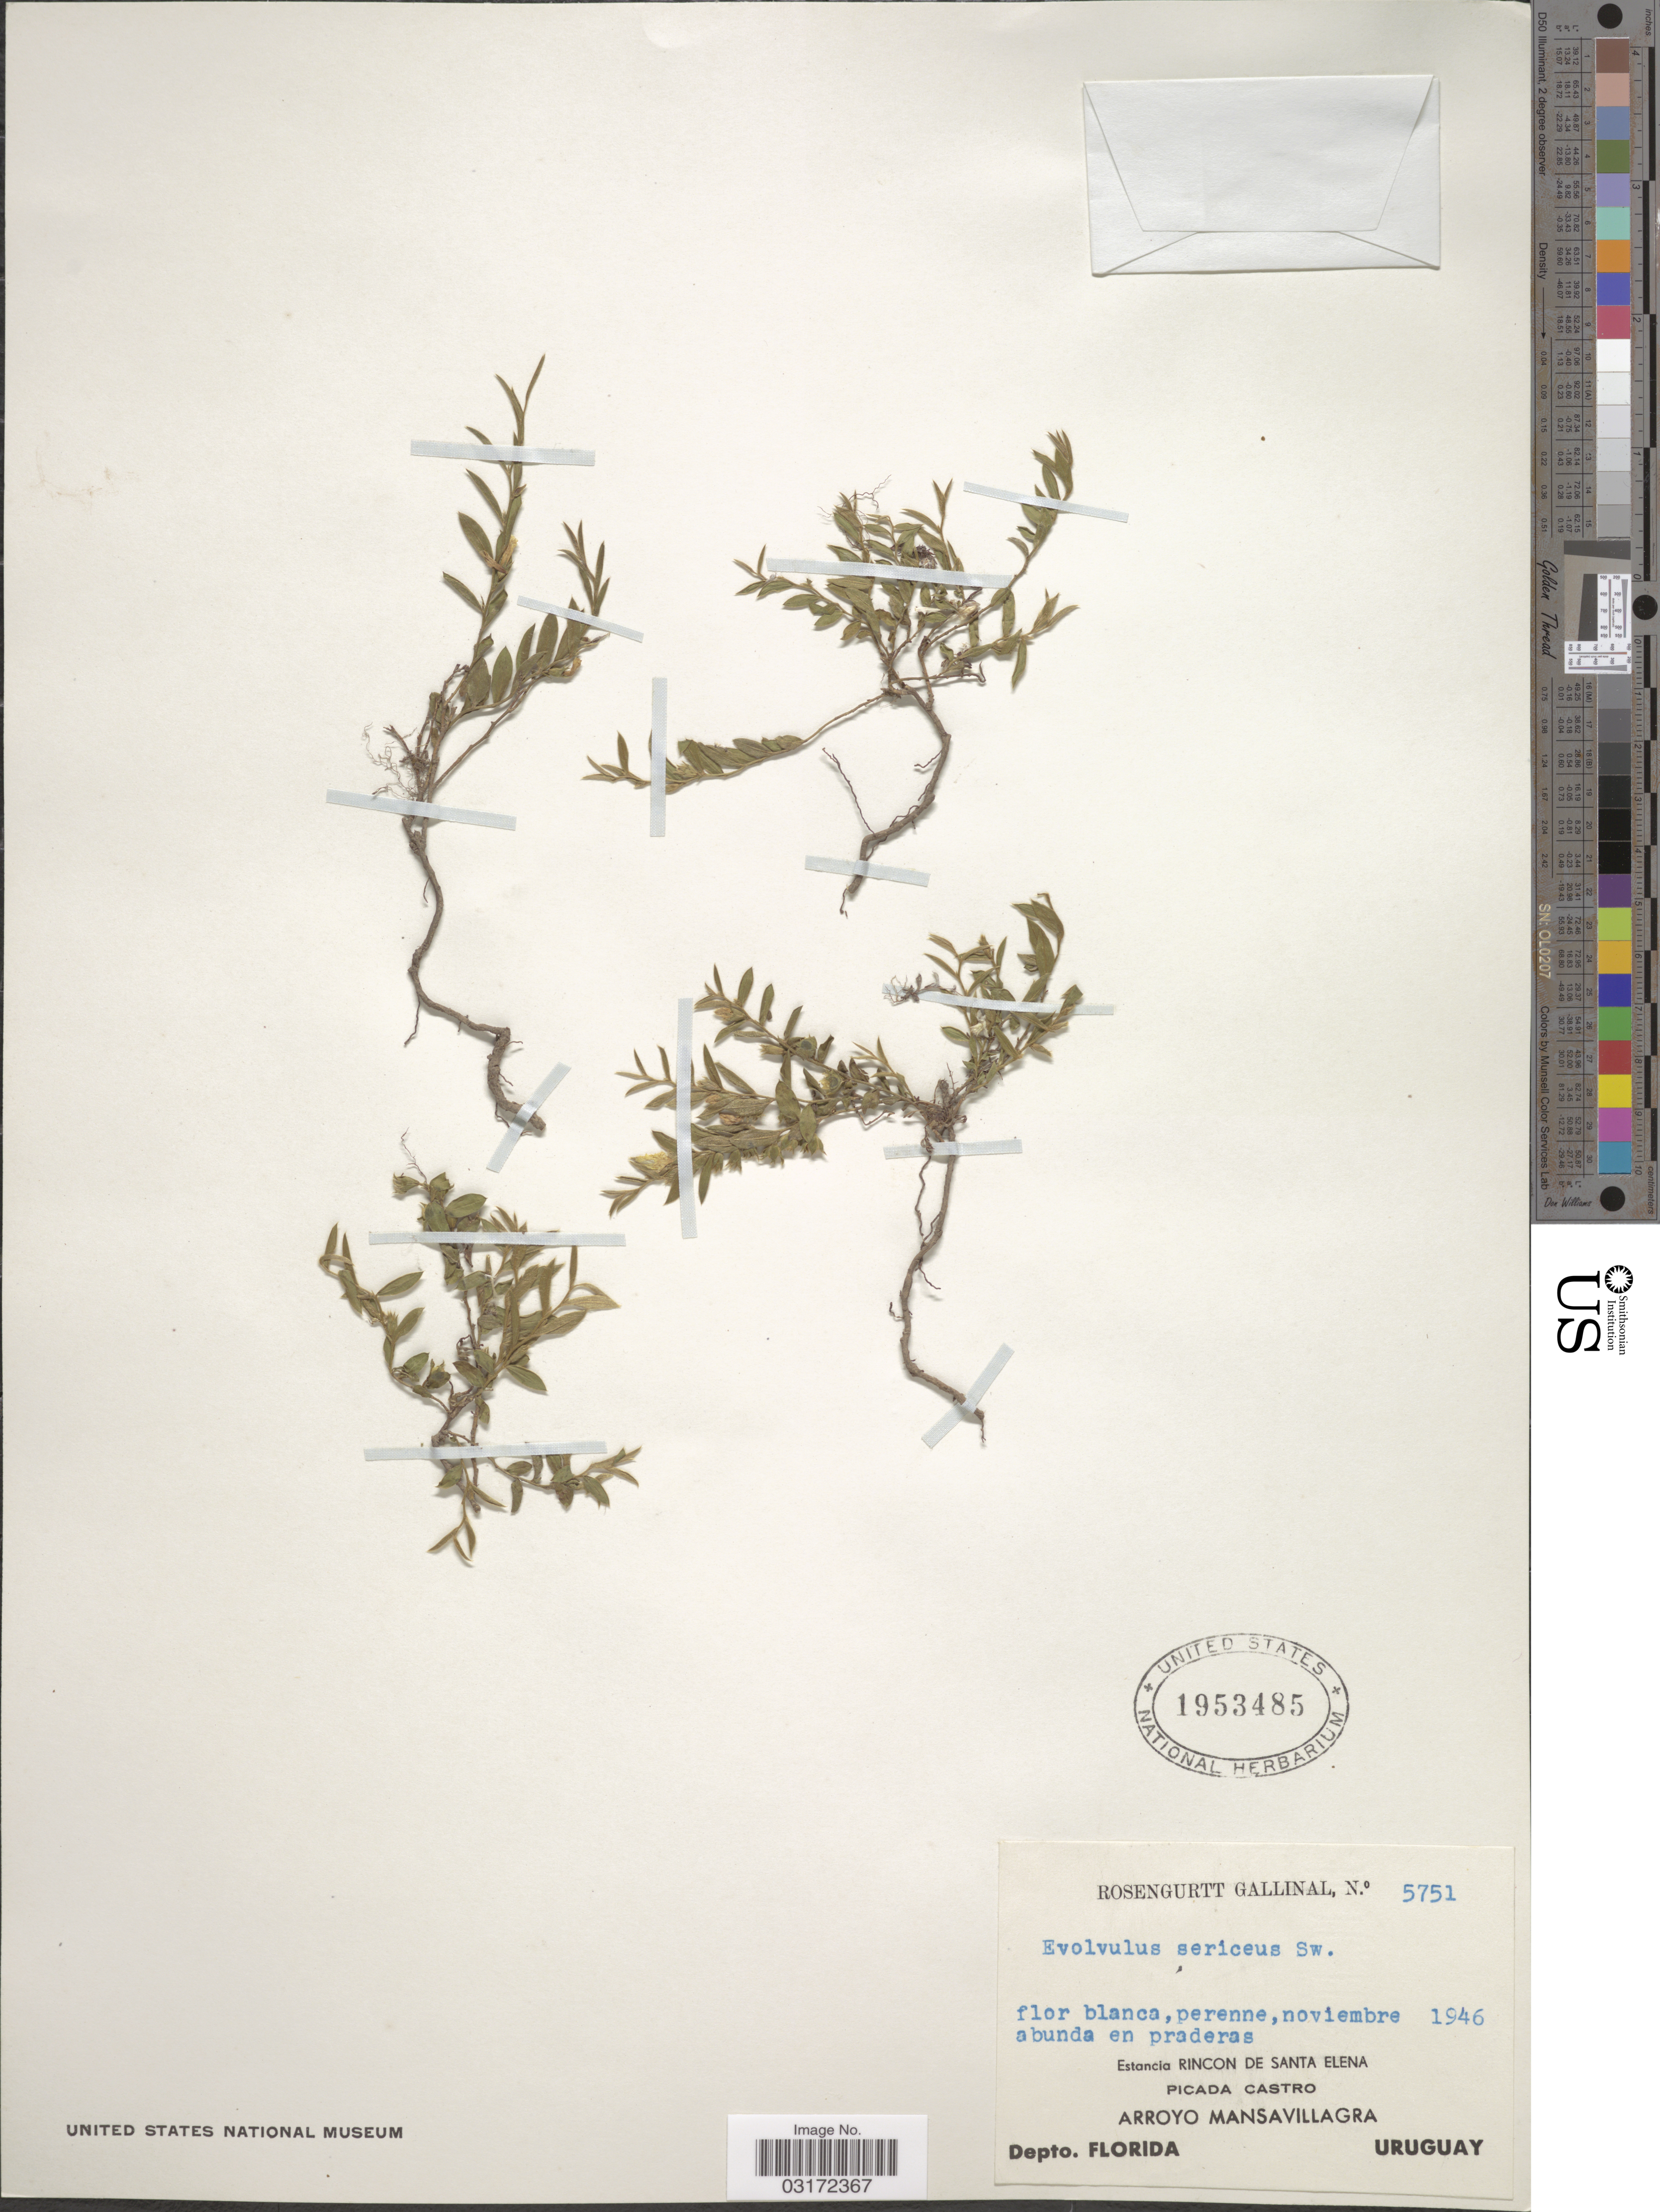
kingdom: Plantae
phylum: Tracheophyta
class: Magnoliopsida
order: Solanales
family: Convolvulaceae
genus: Evolvulus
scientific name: Evolvulus sericeus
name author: Sw.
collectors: R. Gallinal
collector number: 5751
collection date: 1946-11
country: Uruguay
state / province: Florida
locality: Estancia Rincon de Santa Elena. Picada Castro. Arroyo Mansavillagra. Depto. Florida.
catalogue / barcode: US 1953485